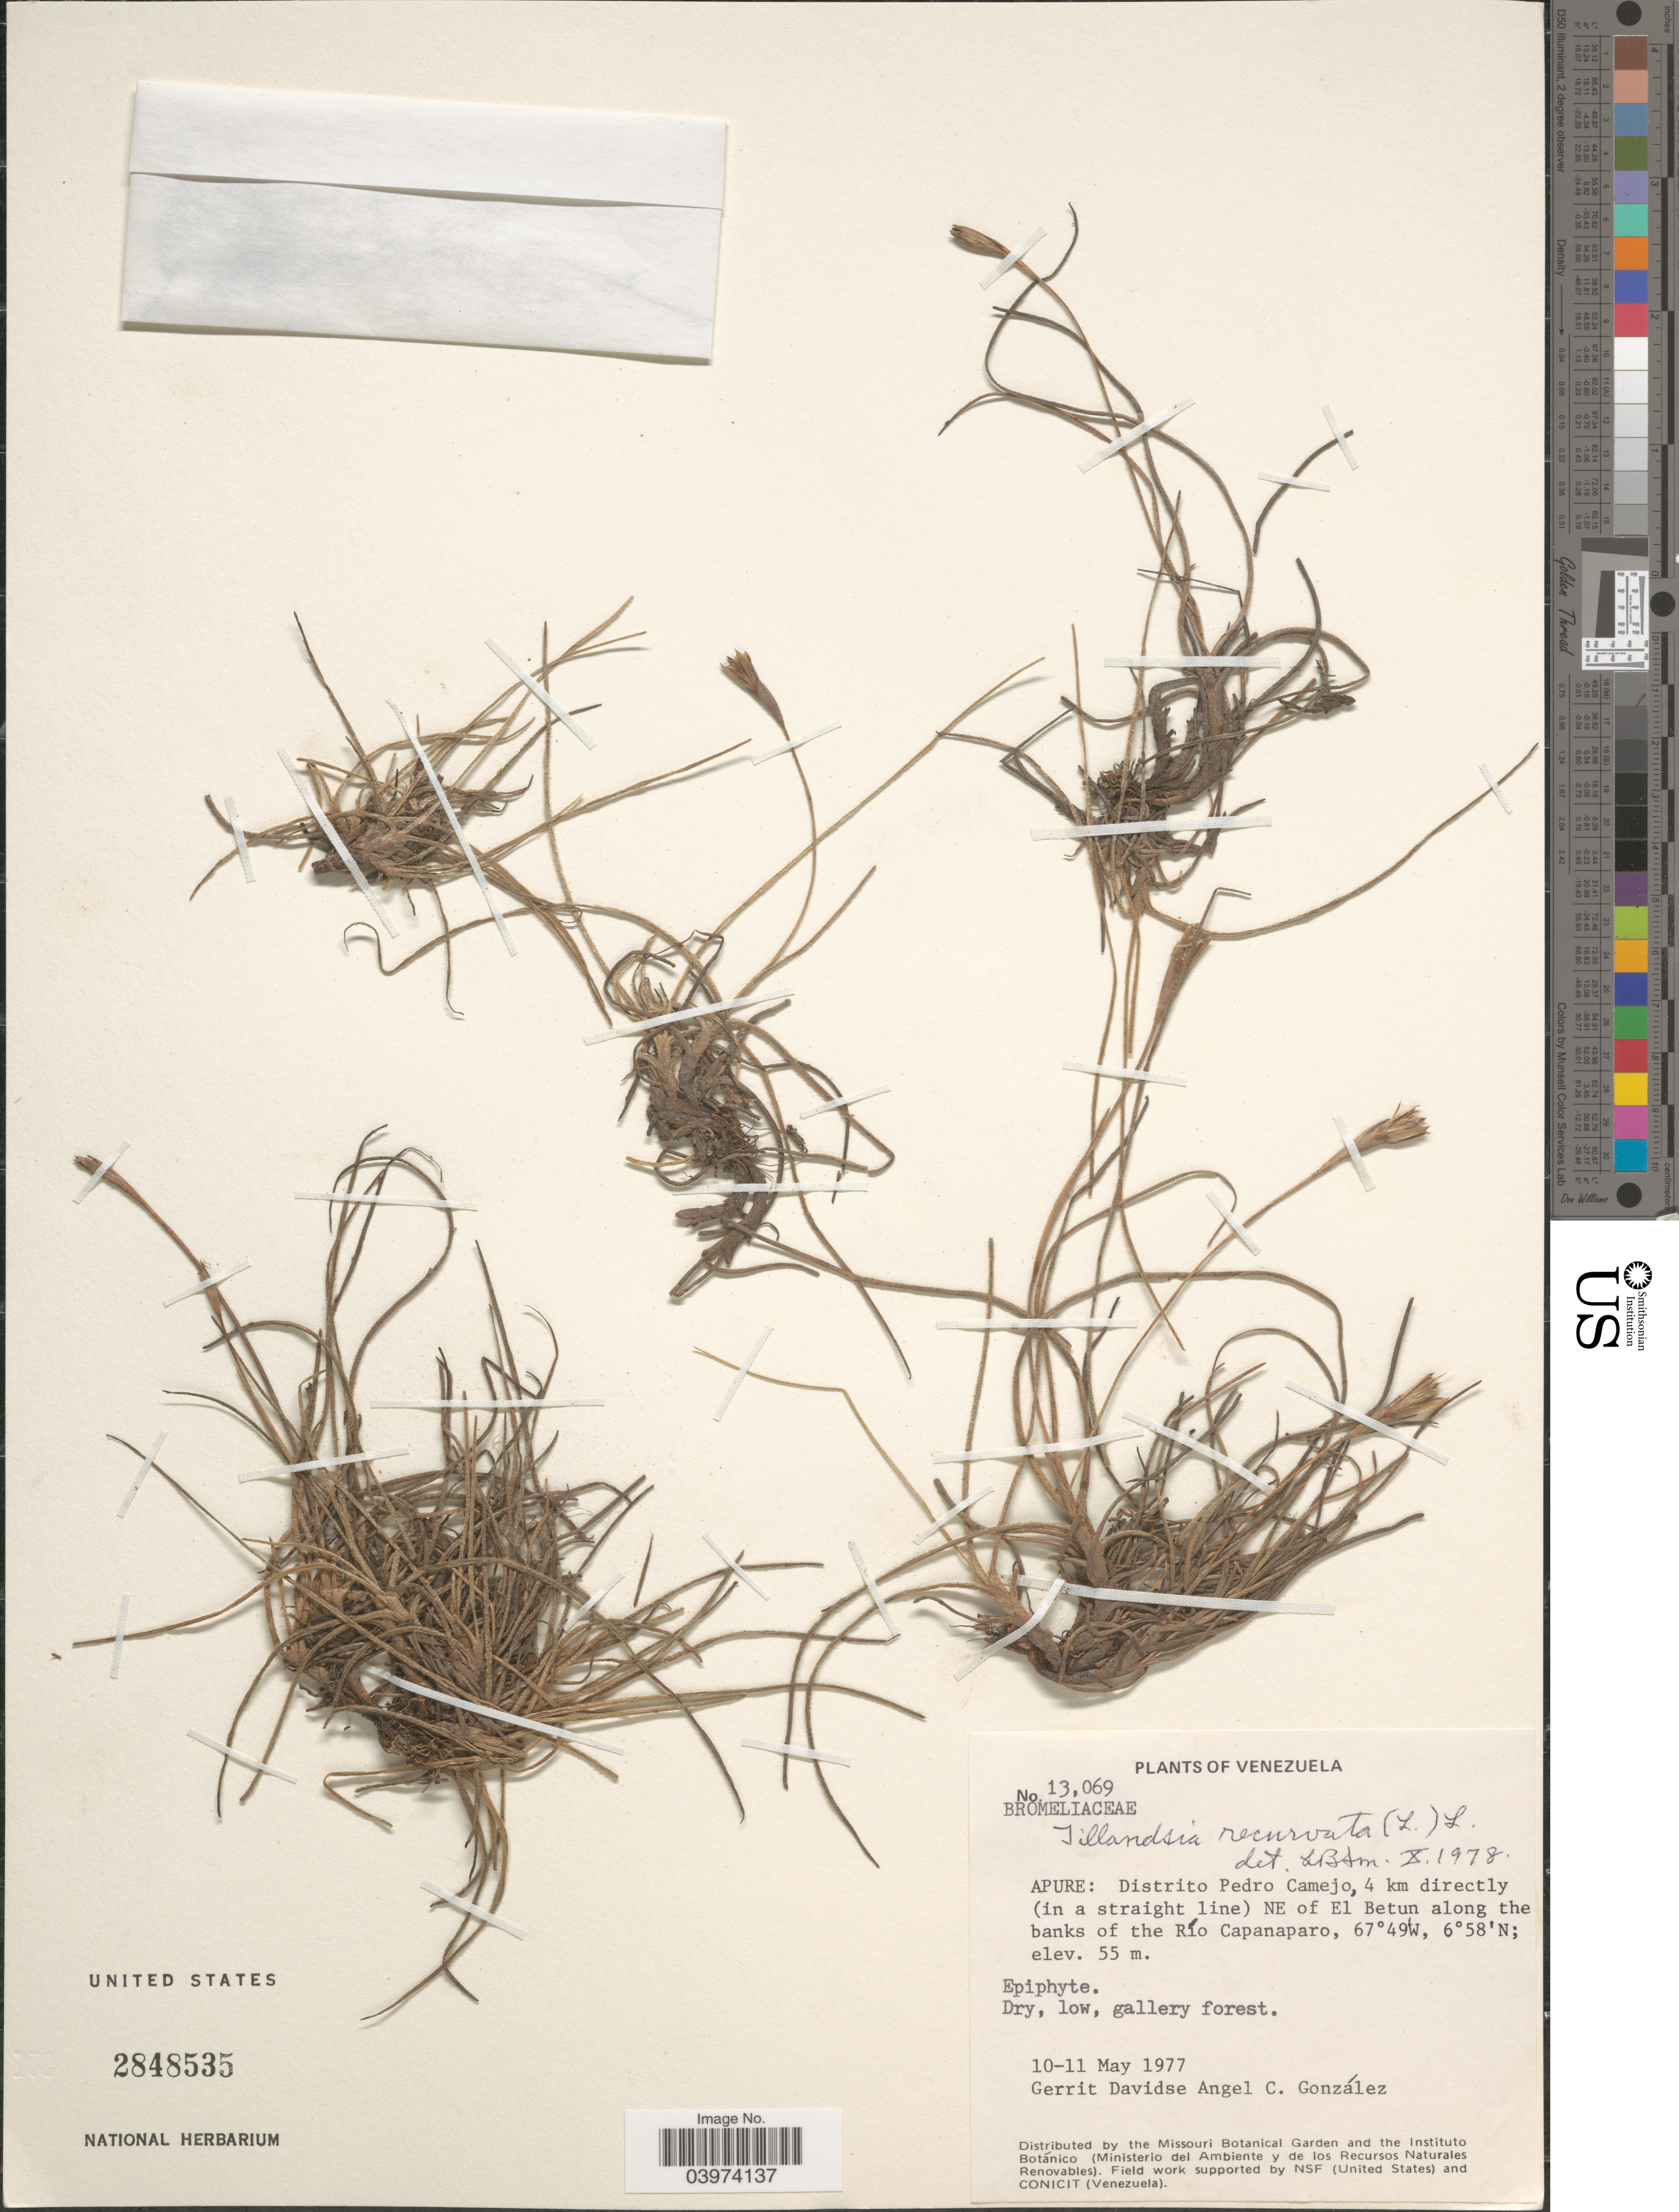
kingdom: Plantae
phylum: Tracheophyta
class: Liliopsida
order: Poales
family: Bromeliaceae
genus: Tillandsia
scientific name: Tillandsia recurvata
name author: L.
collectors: G. Davidse & A. C. González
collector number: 13069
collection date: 1977-05-10/1977-05-11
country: Venezuela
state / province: Apure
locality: Distrito Pedro Camejo, 4 km directly (in a straight line) NE of El Betun along the banks of the río Capanaparo.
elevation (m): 55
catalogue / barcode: US 2848535